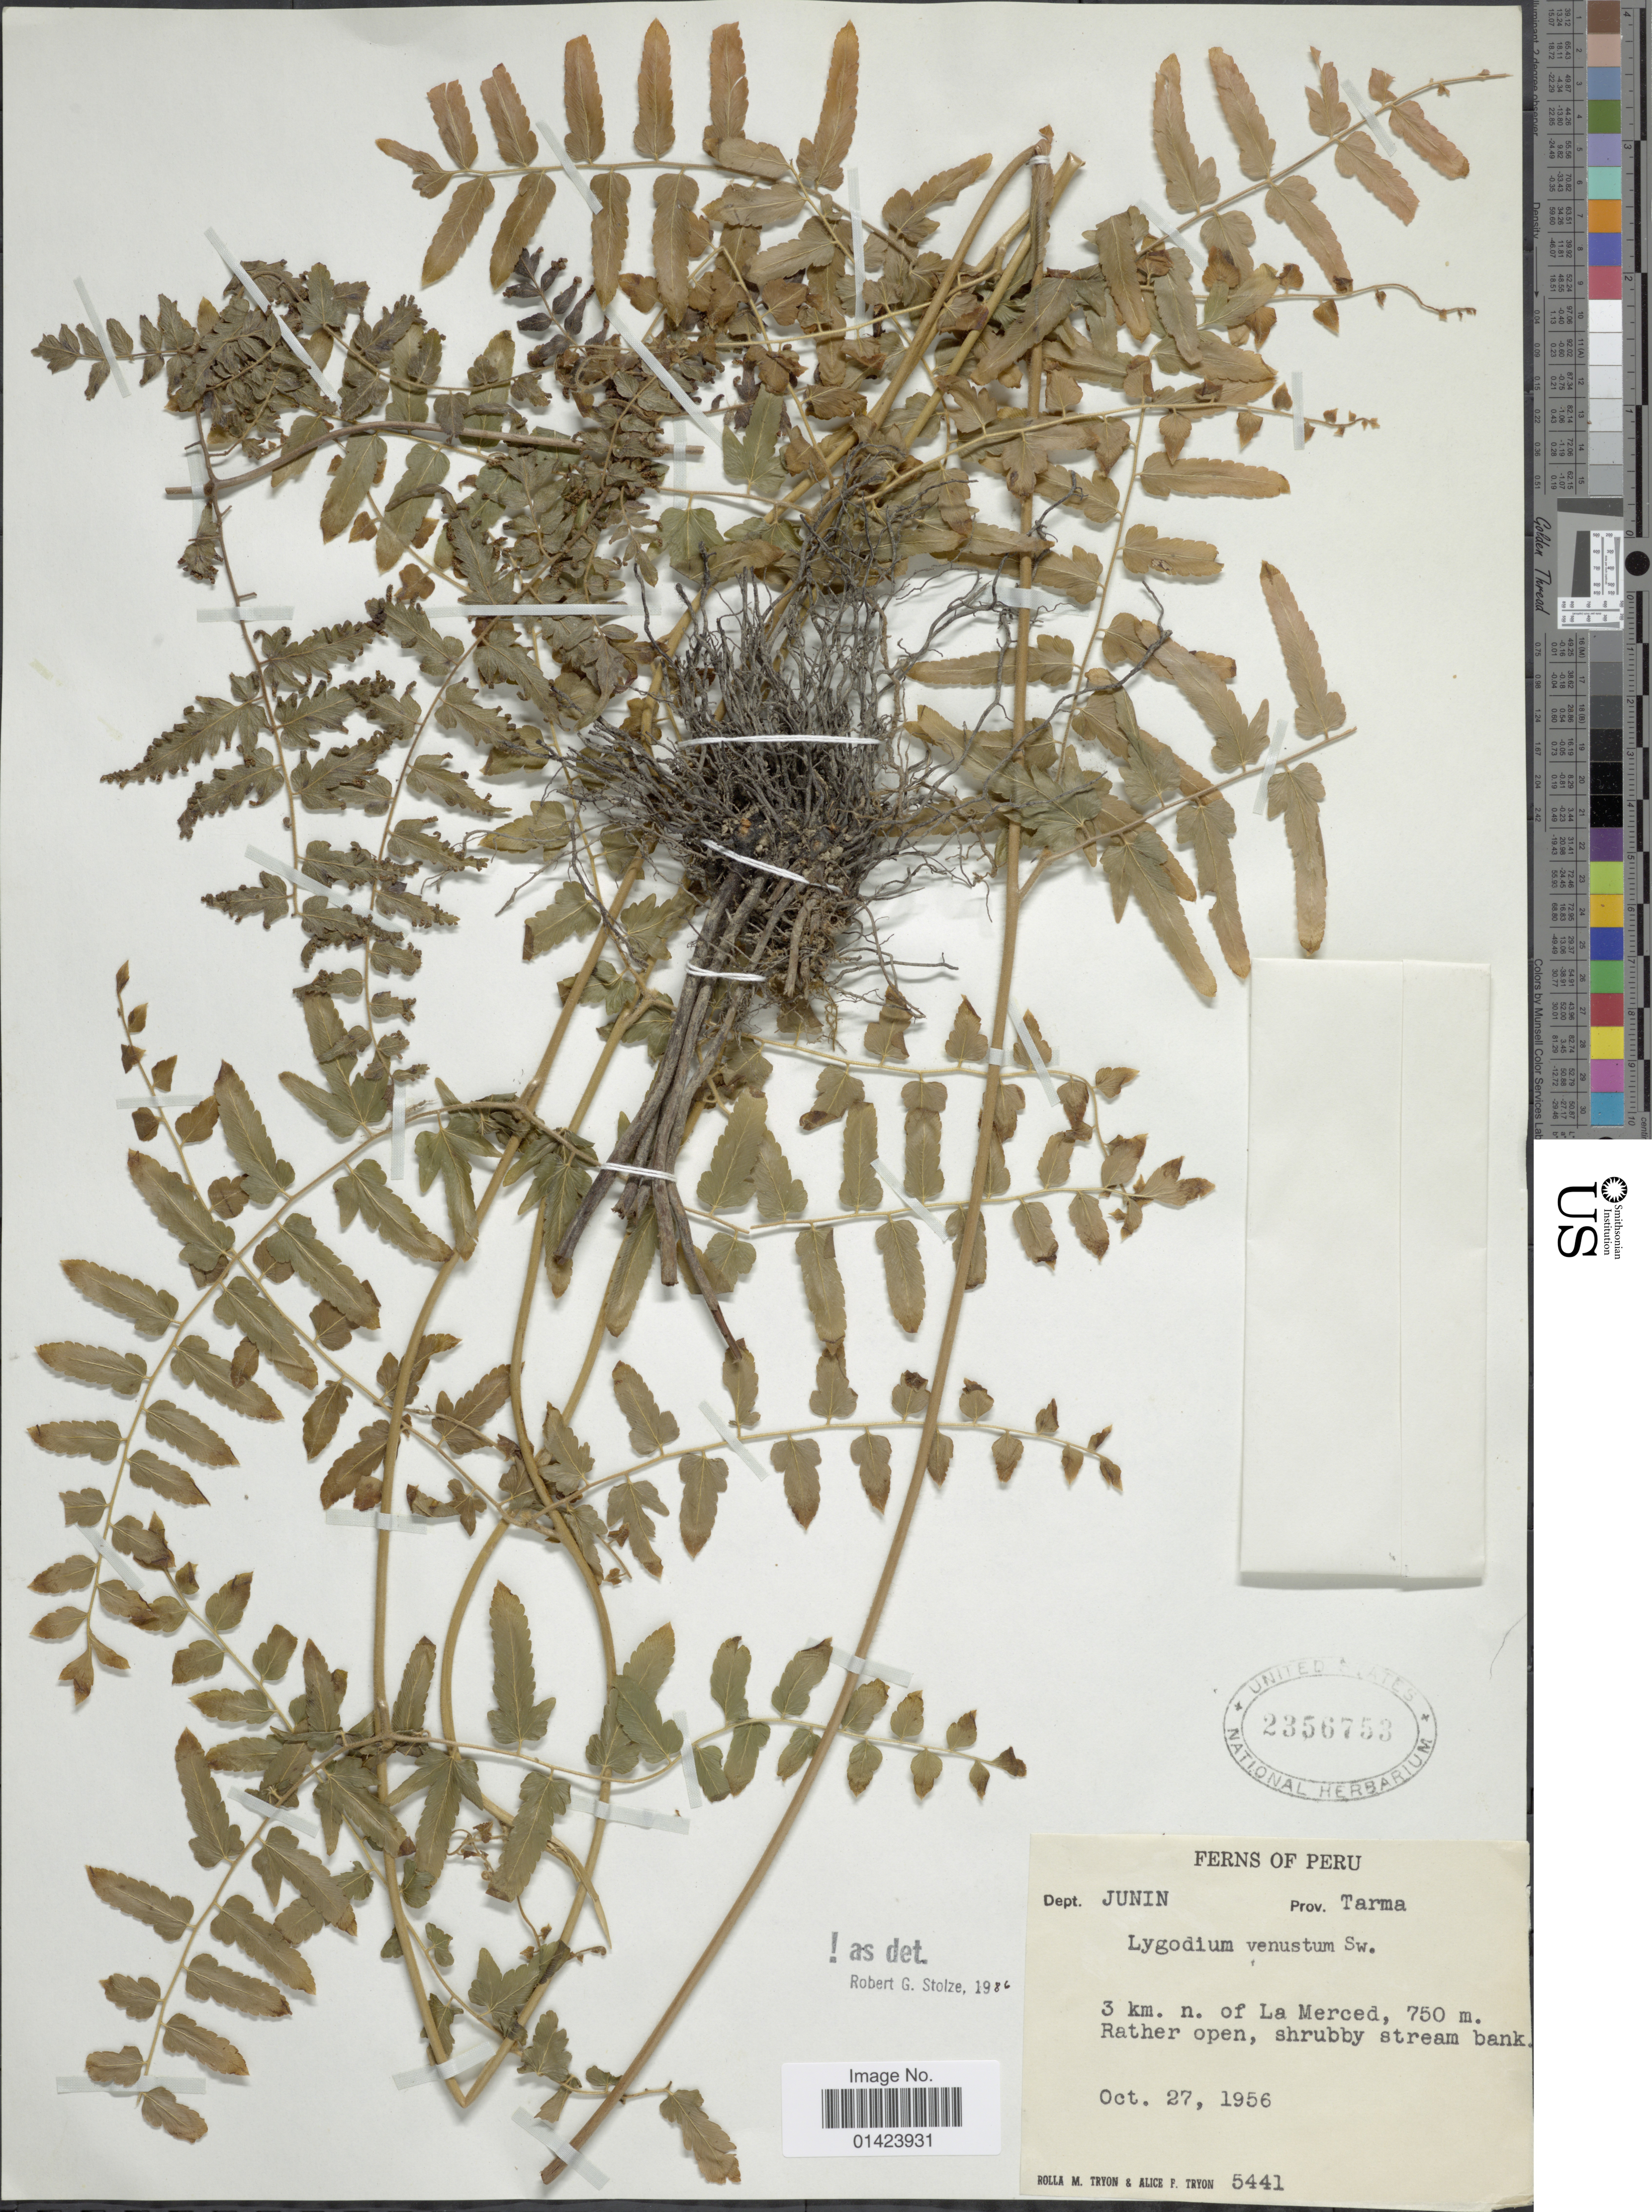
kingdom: Plantae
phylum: Tracheophyta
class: Polypodiopsida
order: Schizaeales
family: Lygodiaceae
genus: Lygodium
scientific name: Lygodium venustum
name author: Sw.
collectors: R. M. Tryon & A. F. Tryon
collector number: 5441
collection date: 1956-10-27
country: Peru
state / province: Junín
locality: Dept. Junin, Prov. Tarma, 3km n. of La Merced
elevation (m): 750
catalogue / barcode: US 2356753